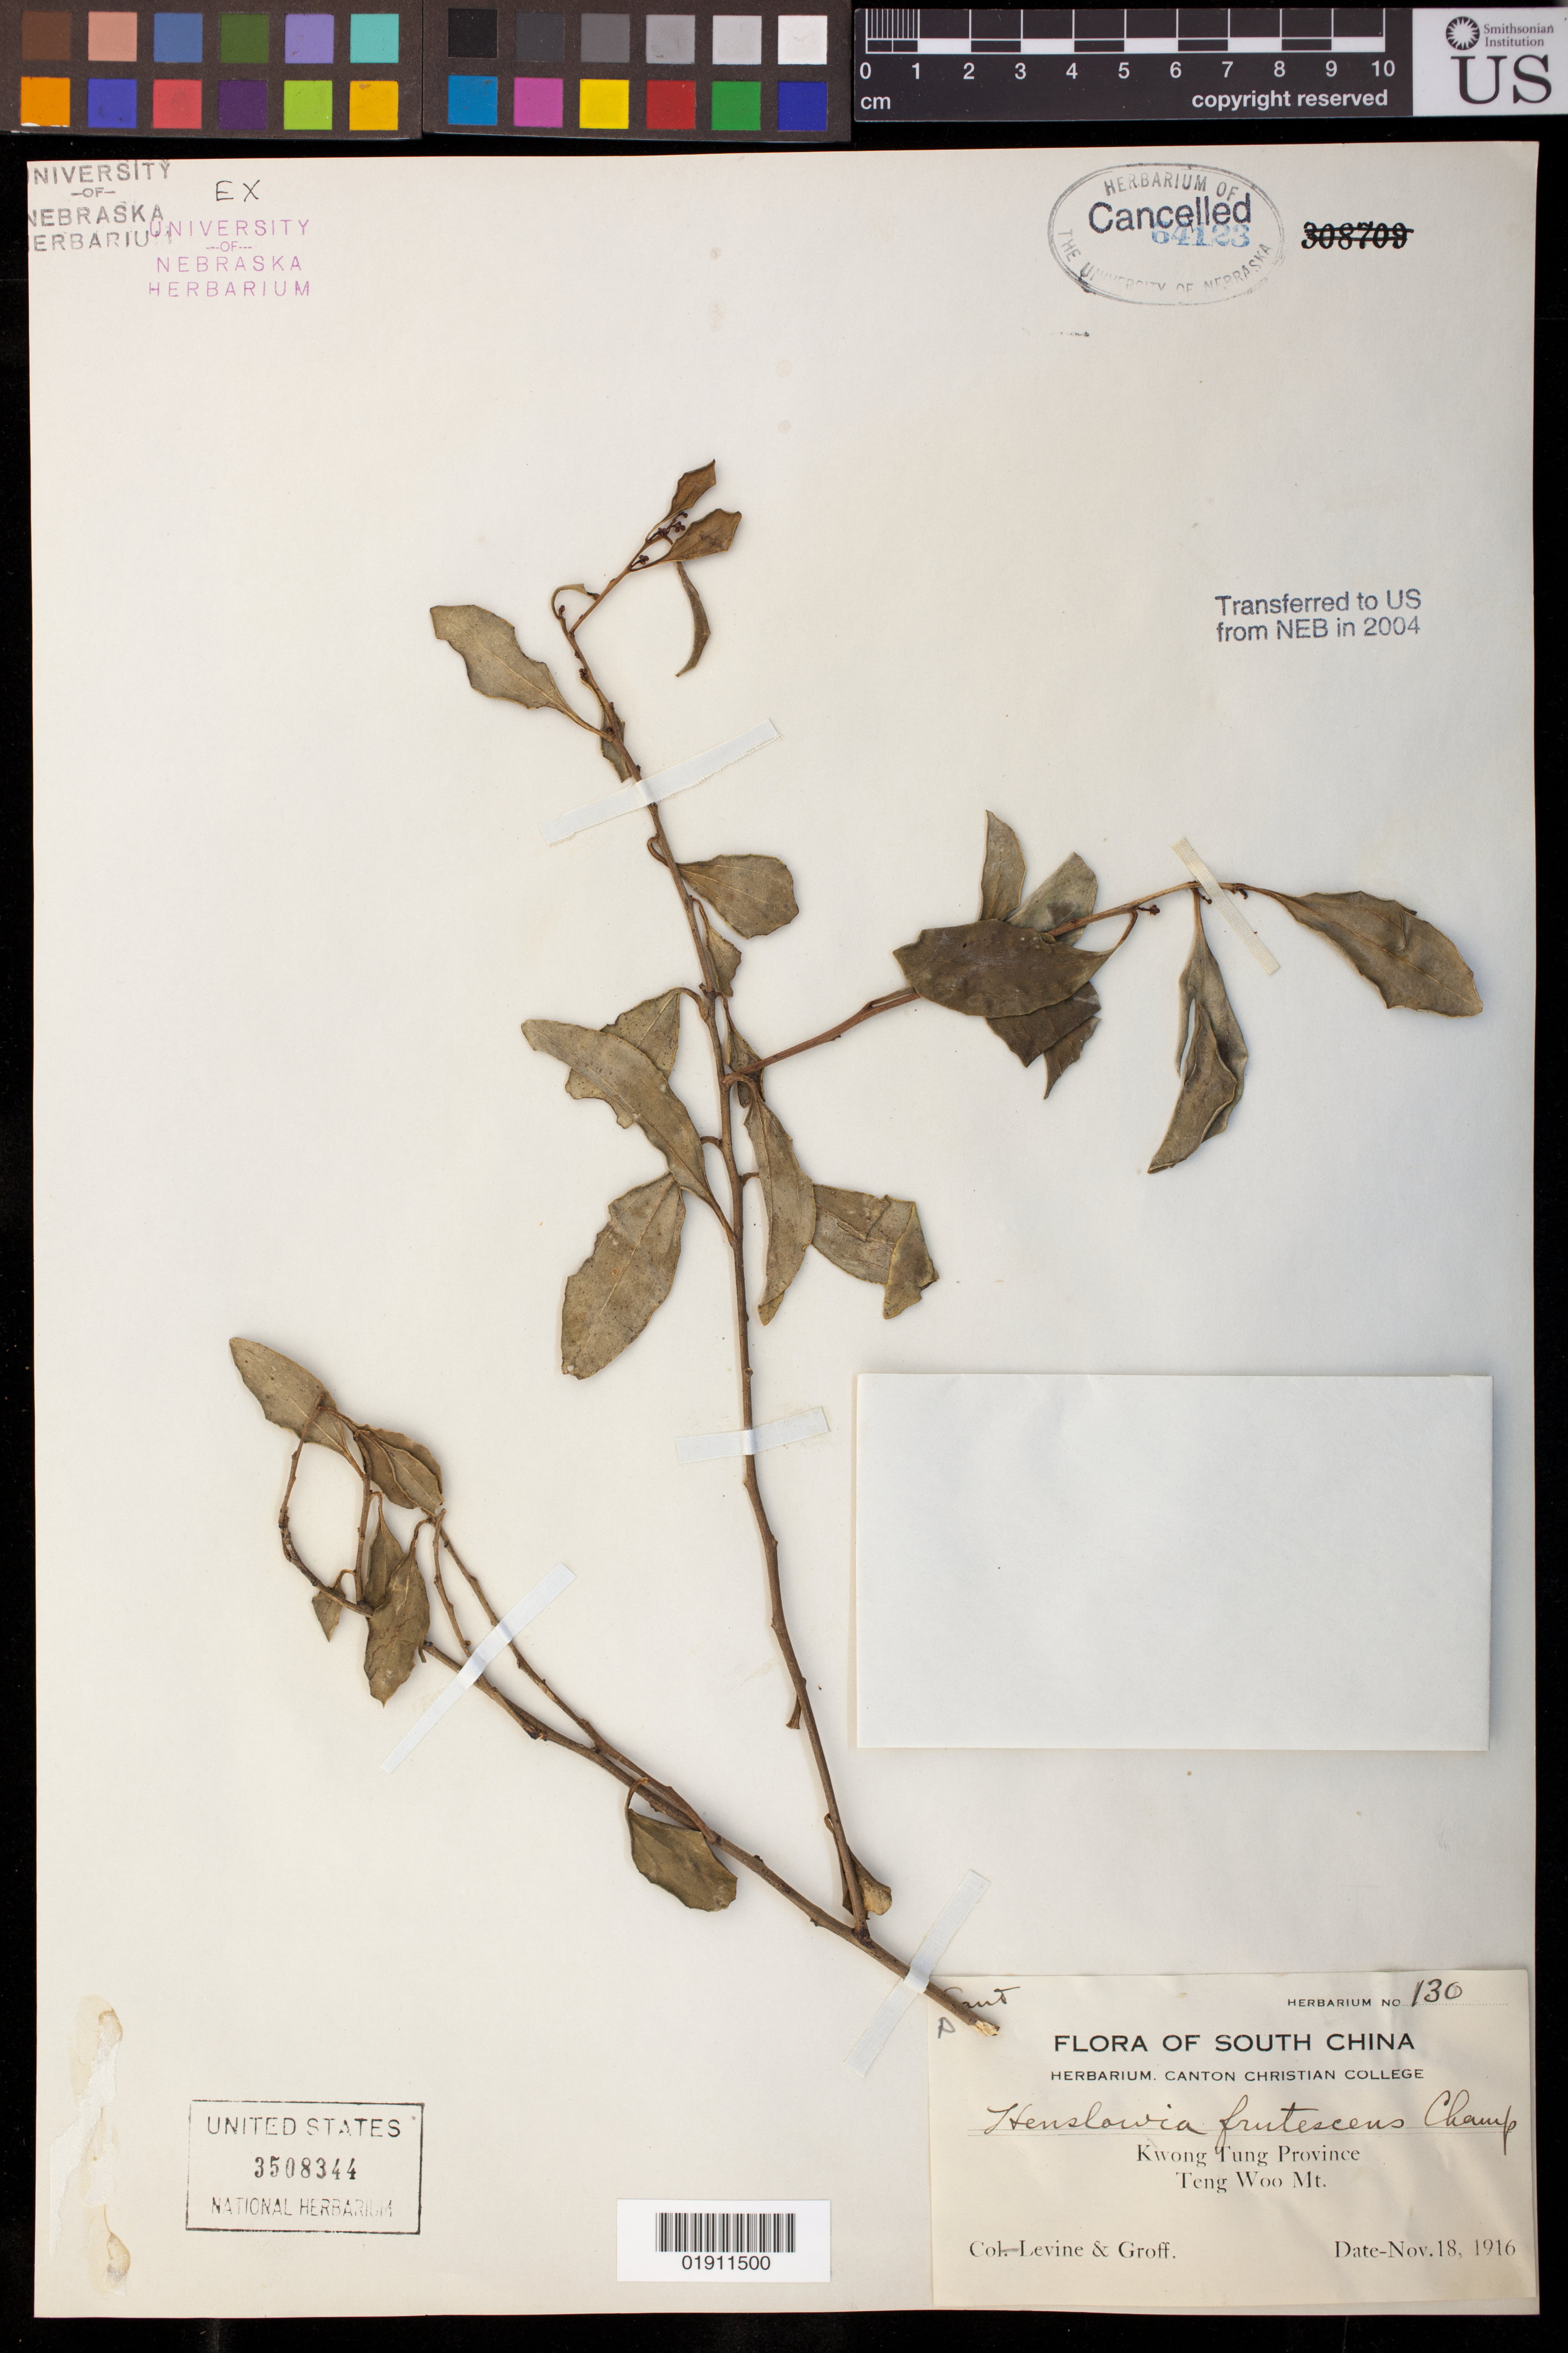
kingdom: Plantae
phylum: Tracheophyta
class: Magnoliopsida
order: Santalales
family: Amphorogynaceae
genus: Dendrotrophe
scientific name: Dendrotrophe varians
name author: (Blume) Miq.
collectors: C. O. Levine & G. Groff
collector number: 130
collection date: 1916-11-18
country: China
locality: Kwong Tung Province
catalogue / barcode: US 3508344